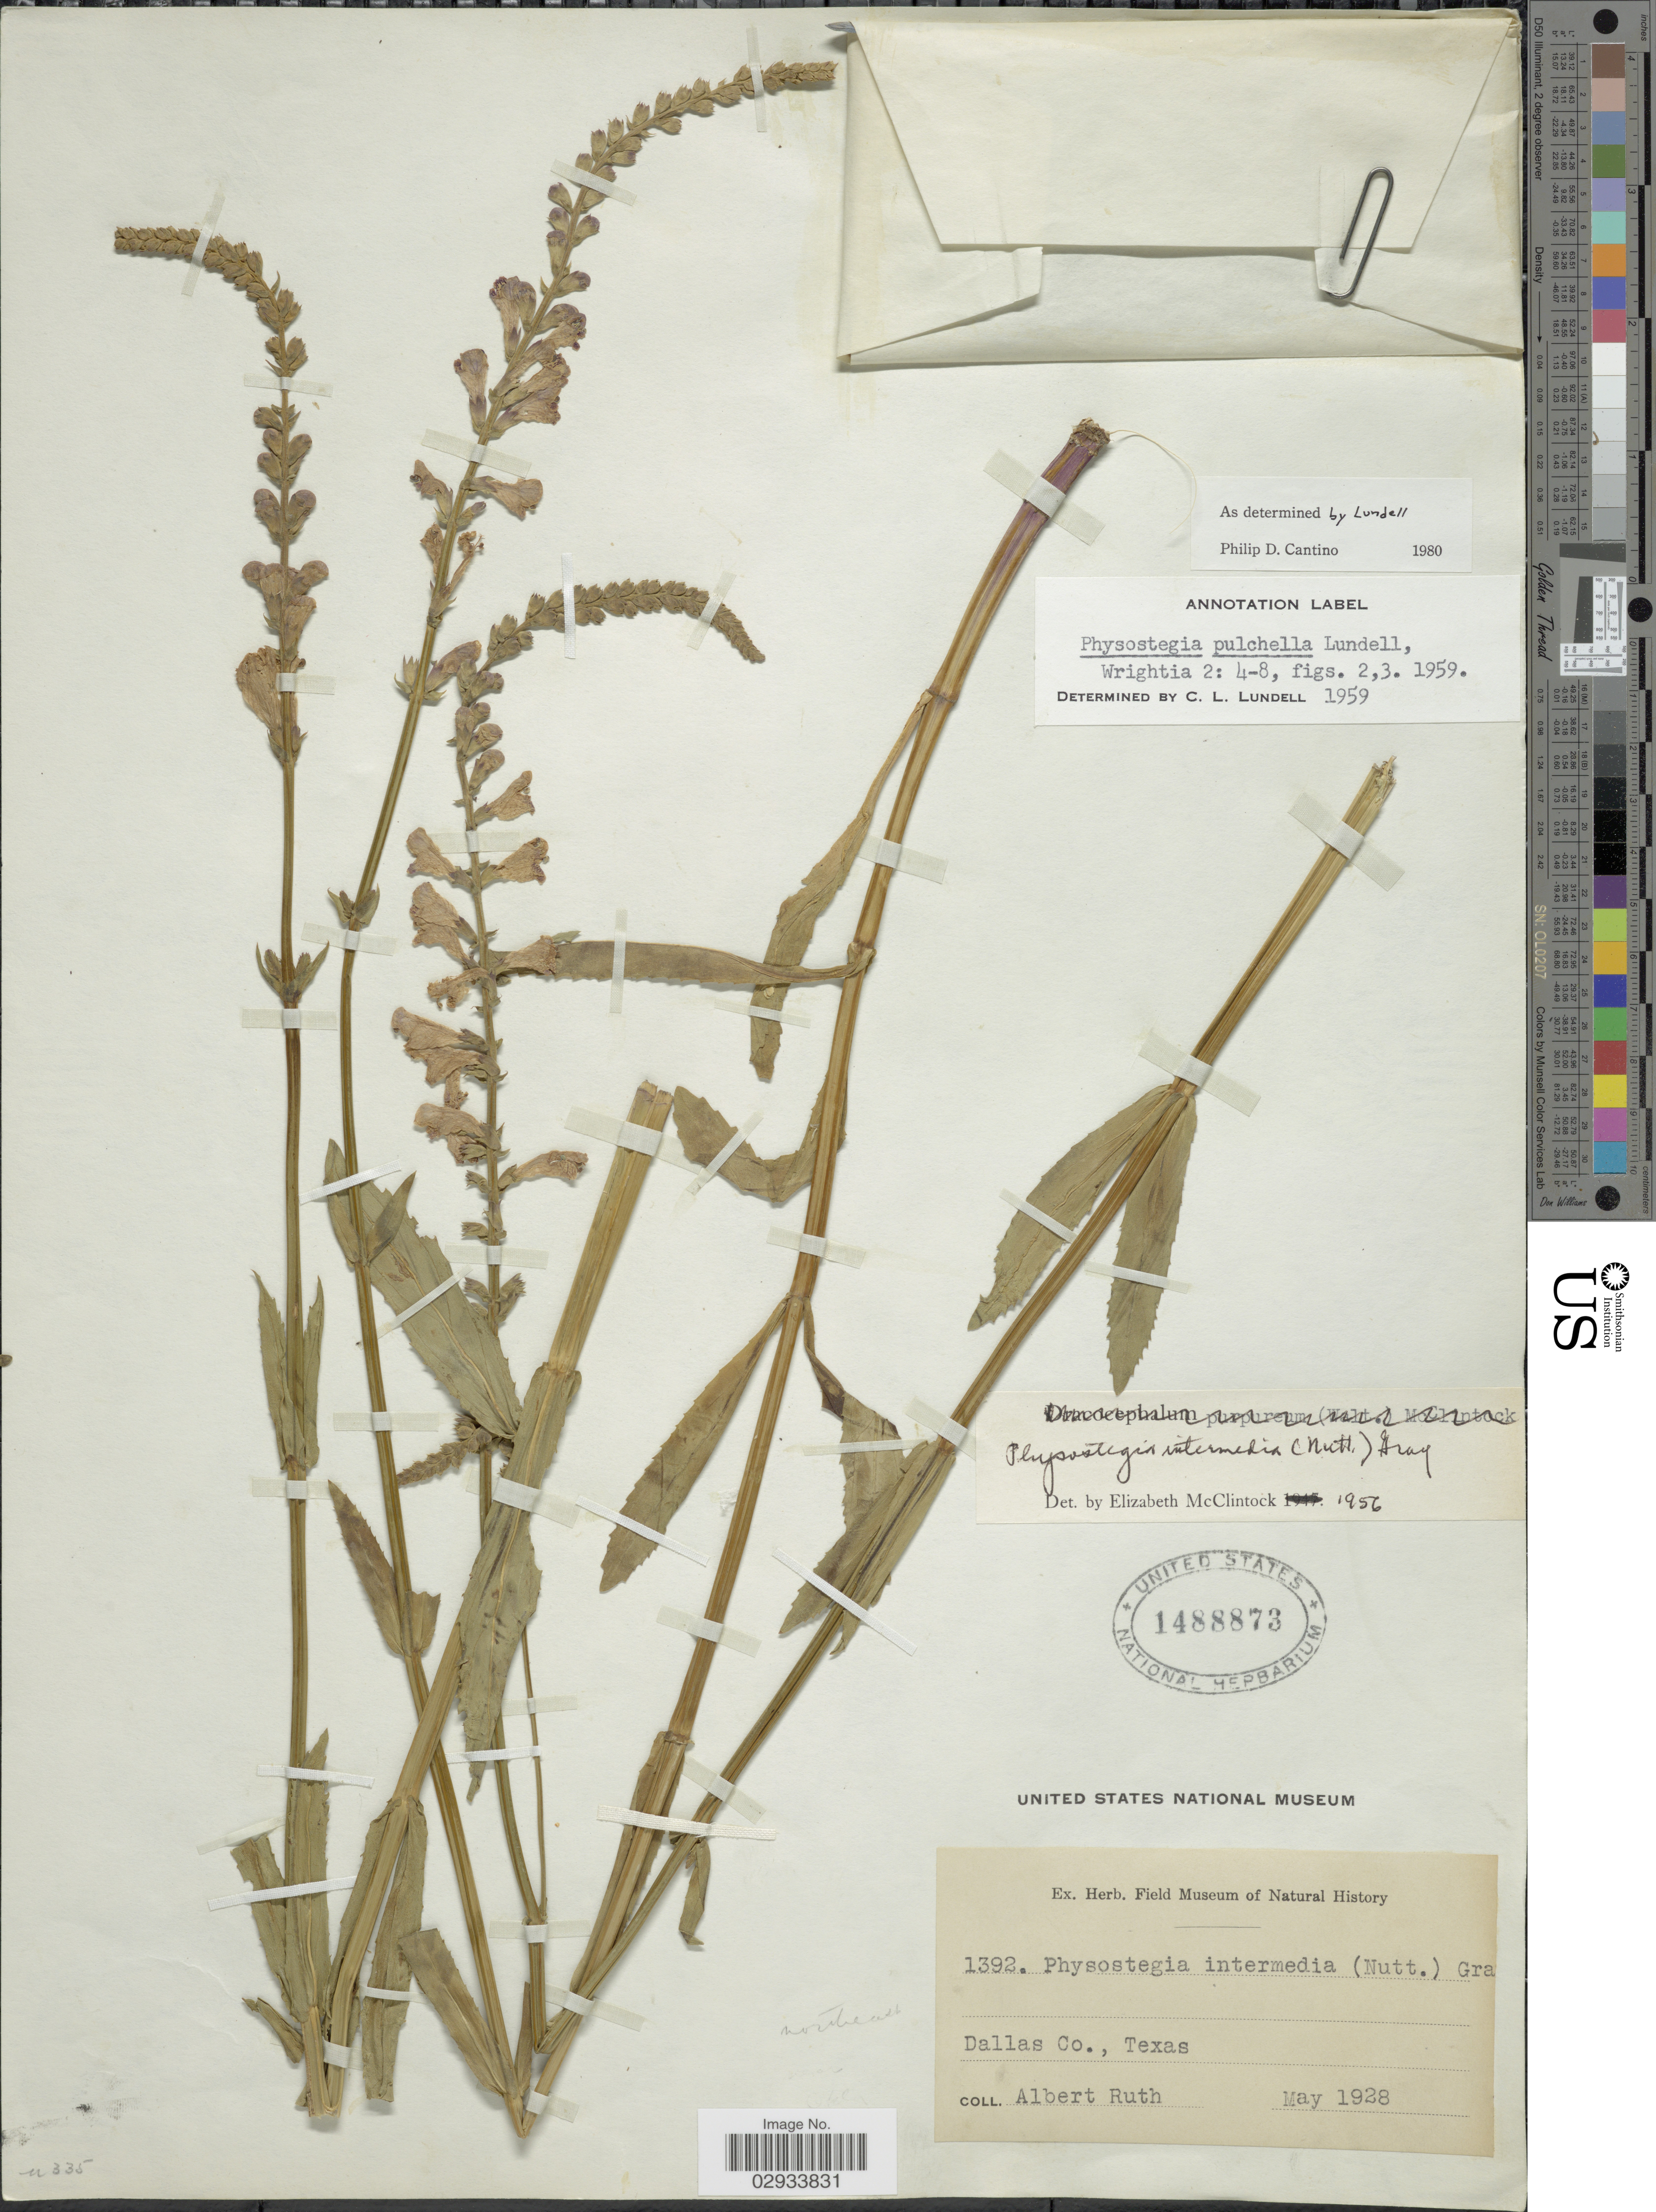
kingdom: Plantae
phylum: Tracheophyta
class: Magnoliopsida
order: Lamiales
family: Lamiaceae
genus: Physostegia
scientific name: Physostegia pulchella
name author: Lundell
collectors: A. Ruth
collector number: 1392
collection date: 1928-05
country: United States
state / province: Texas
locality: Dallas Co., Texas.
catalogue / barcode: US 1488873